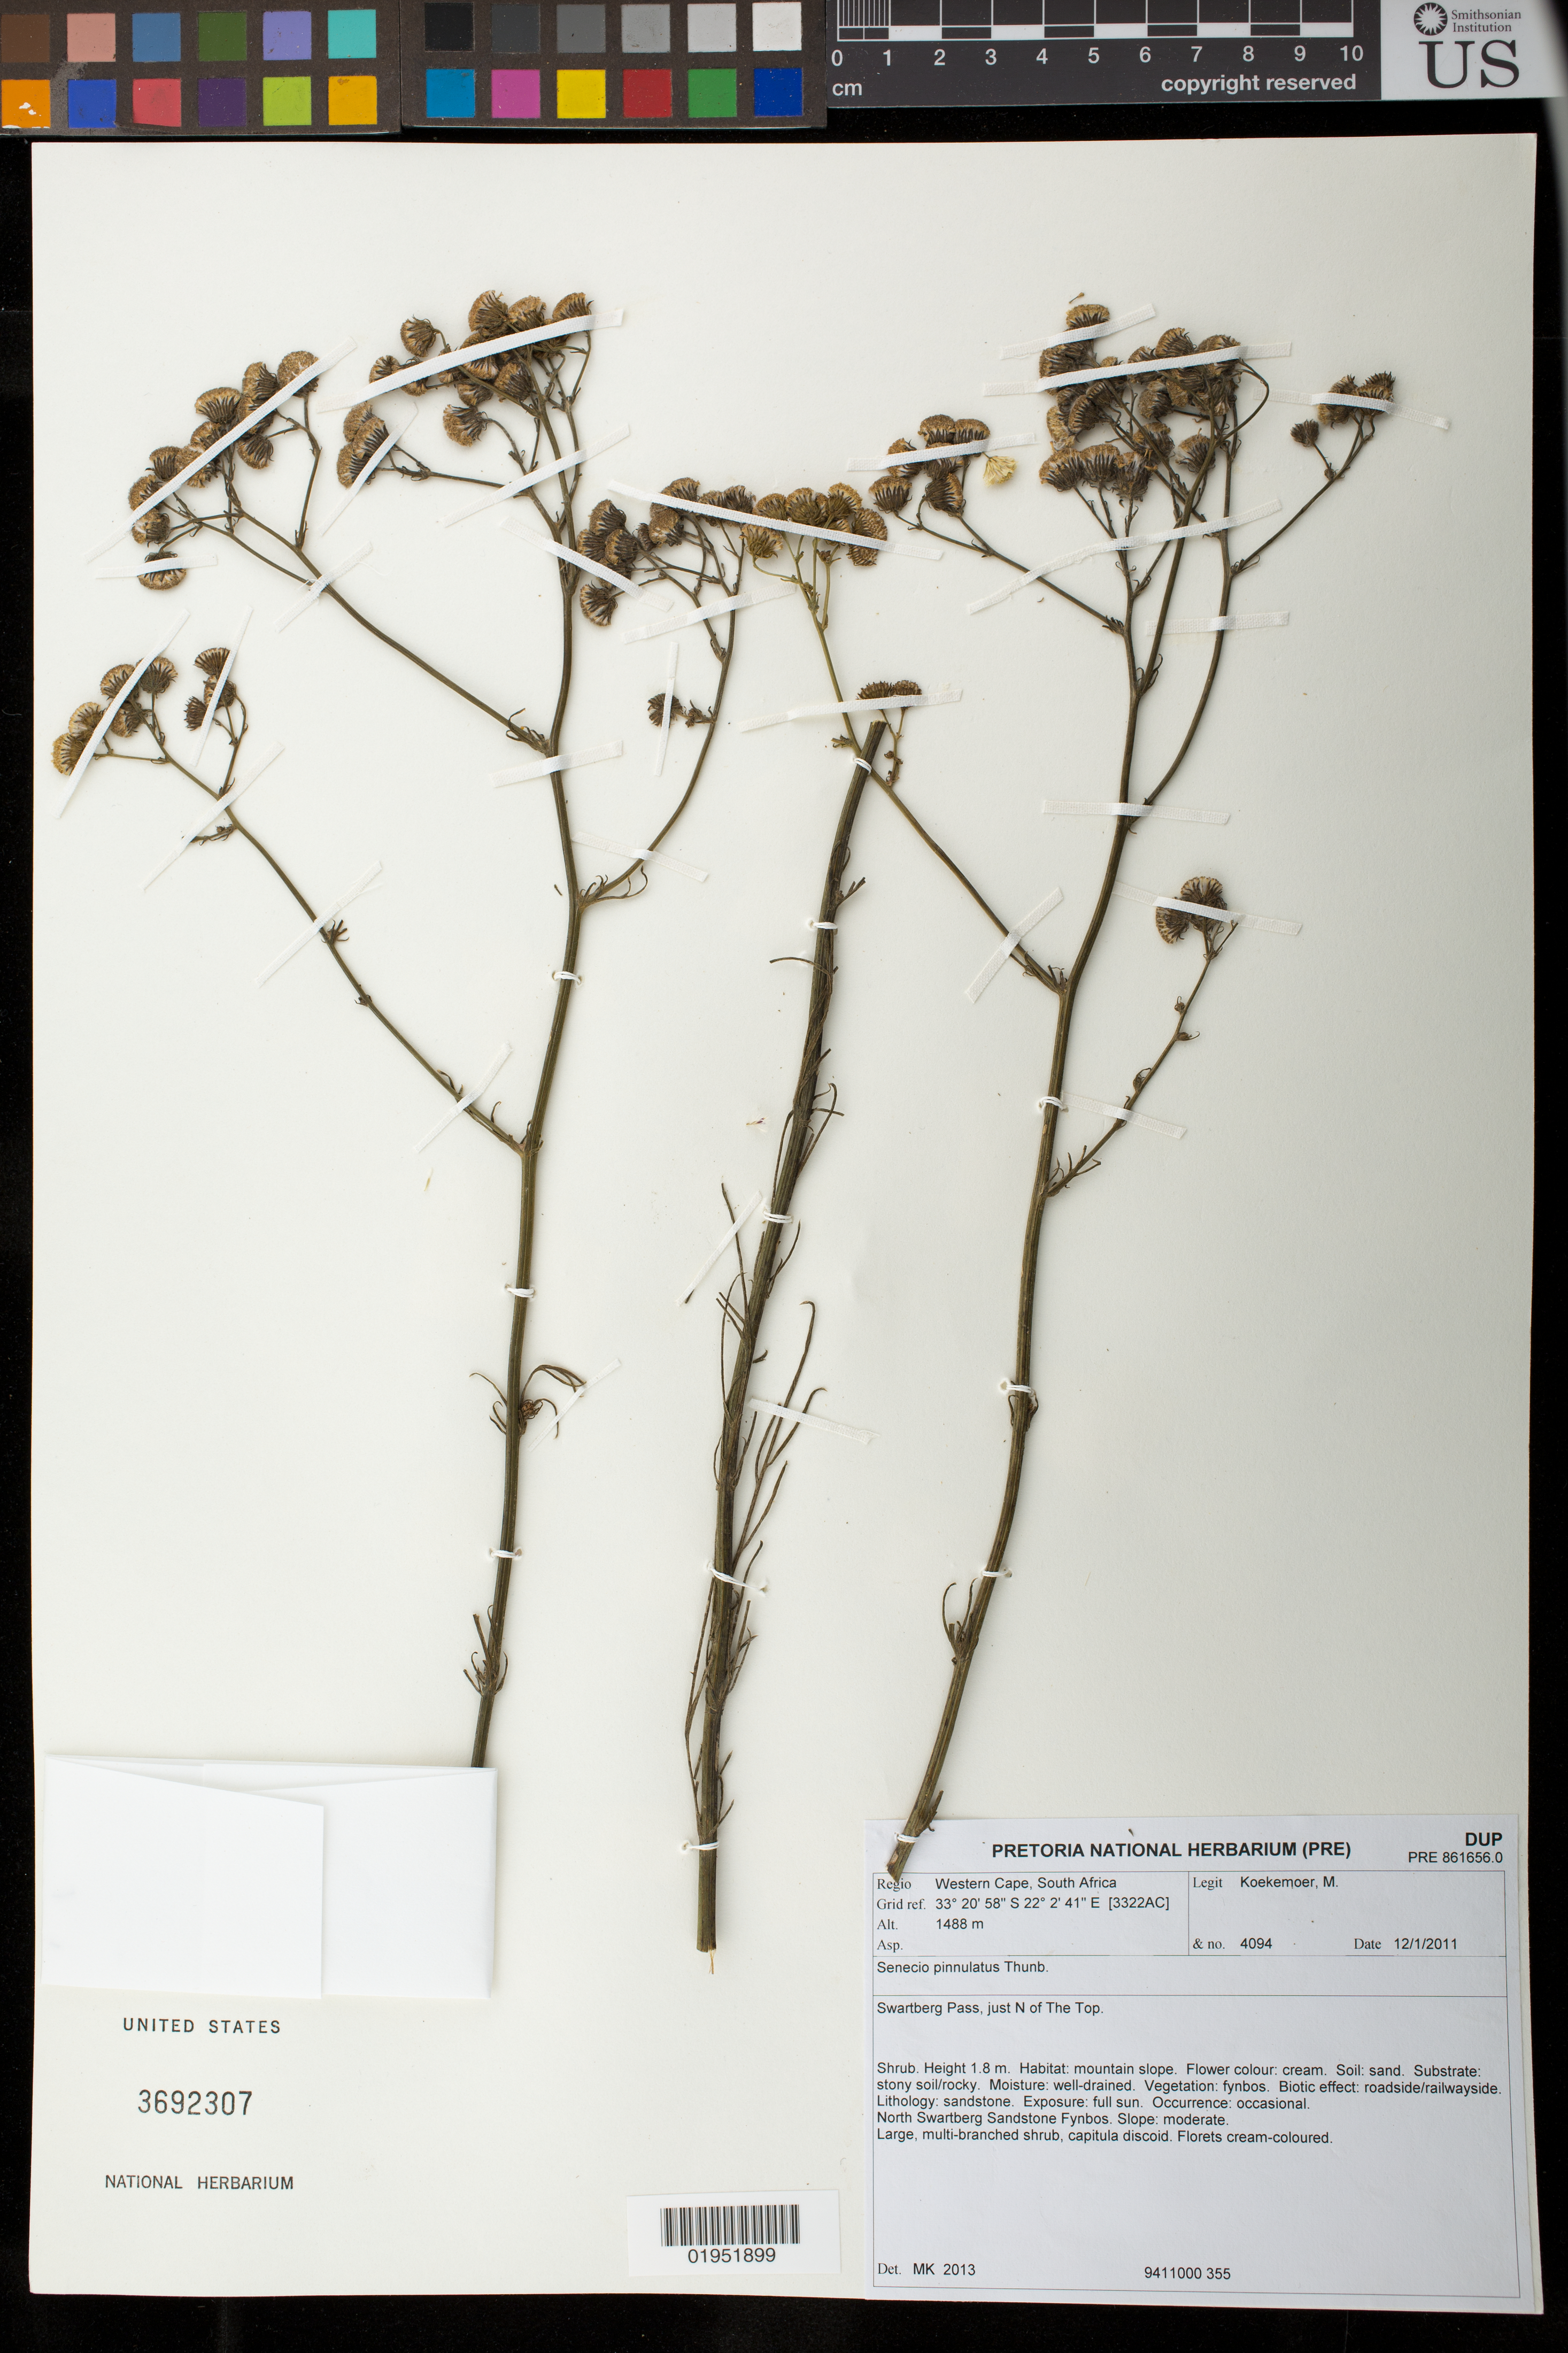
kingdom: Plantae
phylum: Tracheophyta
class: Magnoliopsida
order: Asterales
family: Asteraceae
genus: Senecio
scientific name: Senecio pinnulatus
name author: Thunb.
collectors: M. Koekemoer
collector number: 4094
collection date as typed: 12 Jan 2011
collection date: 2011-01-12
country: South Africa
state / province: Western Cape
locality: Swartberg Pass, just S of The Top.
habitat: North Swartberg Sandstone Fynbos with moderate slope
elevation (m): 1530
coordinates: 33 21 11 S, 22 3 0 E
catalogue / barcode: US 3692307